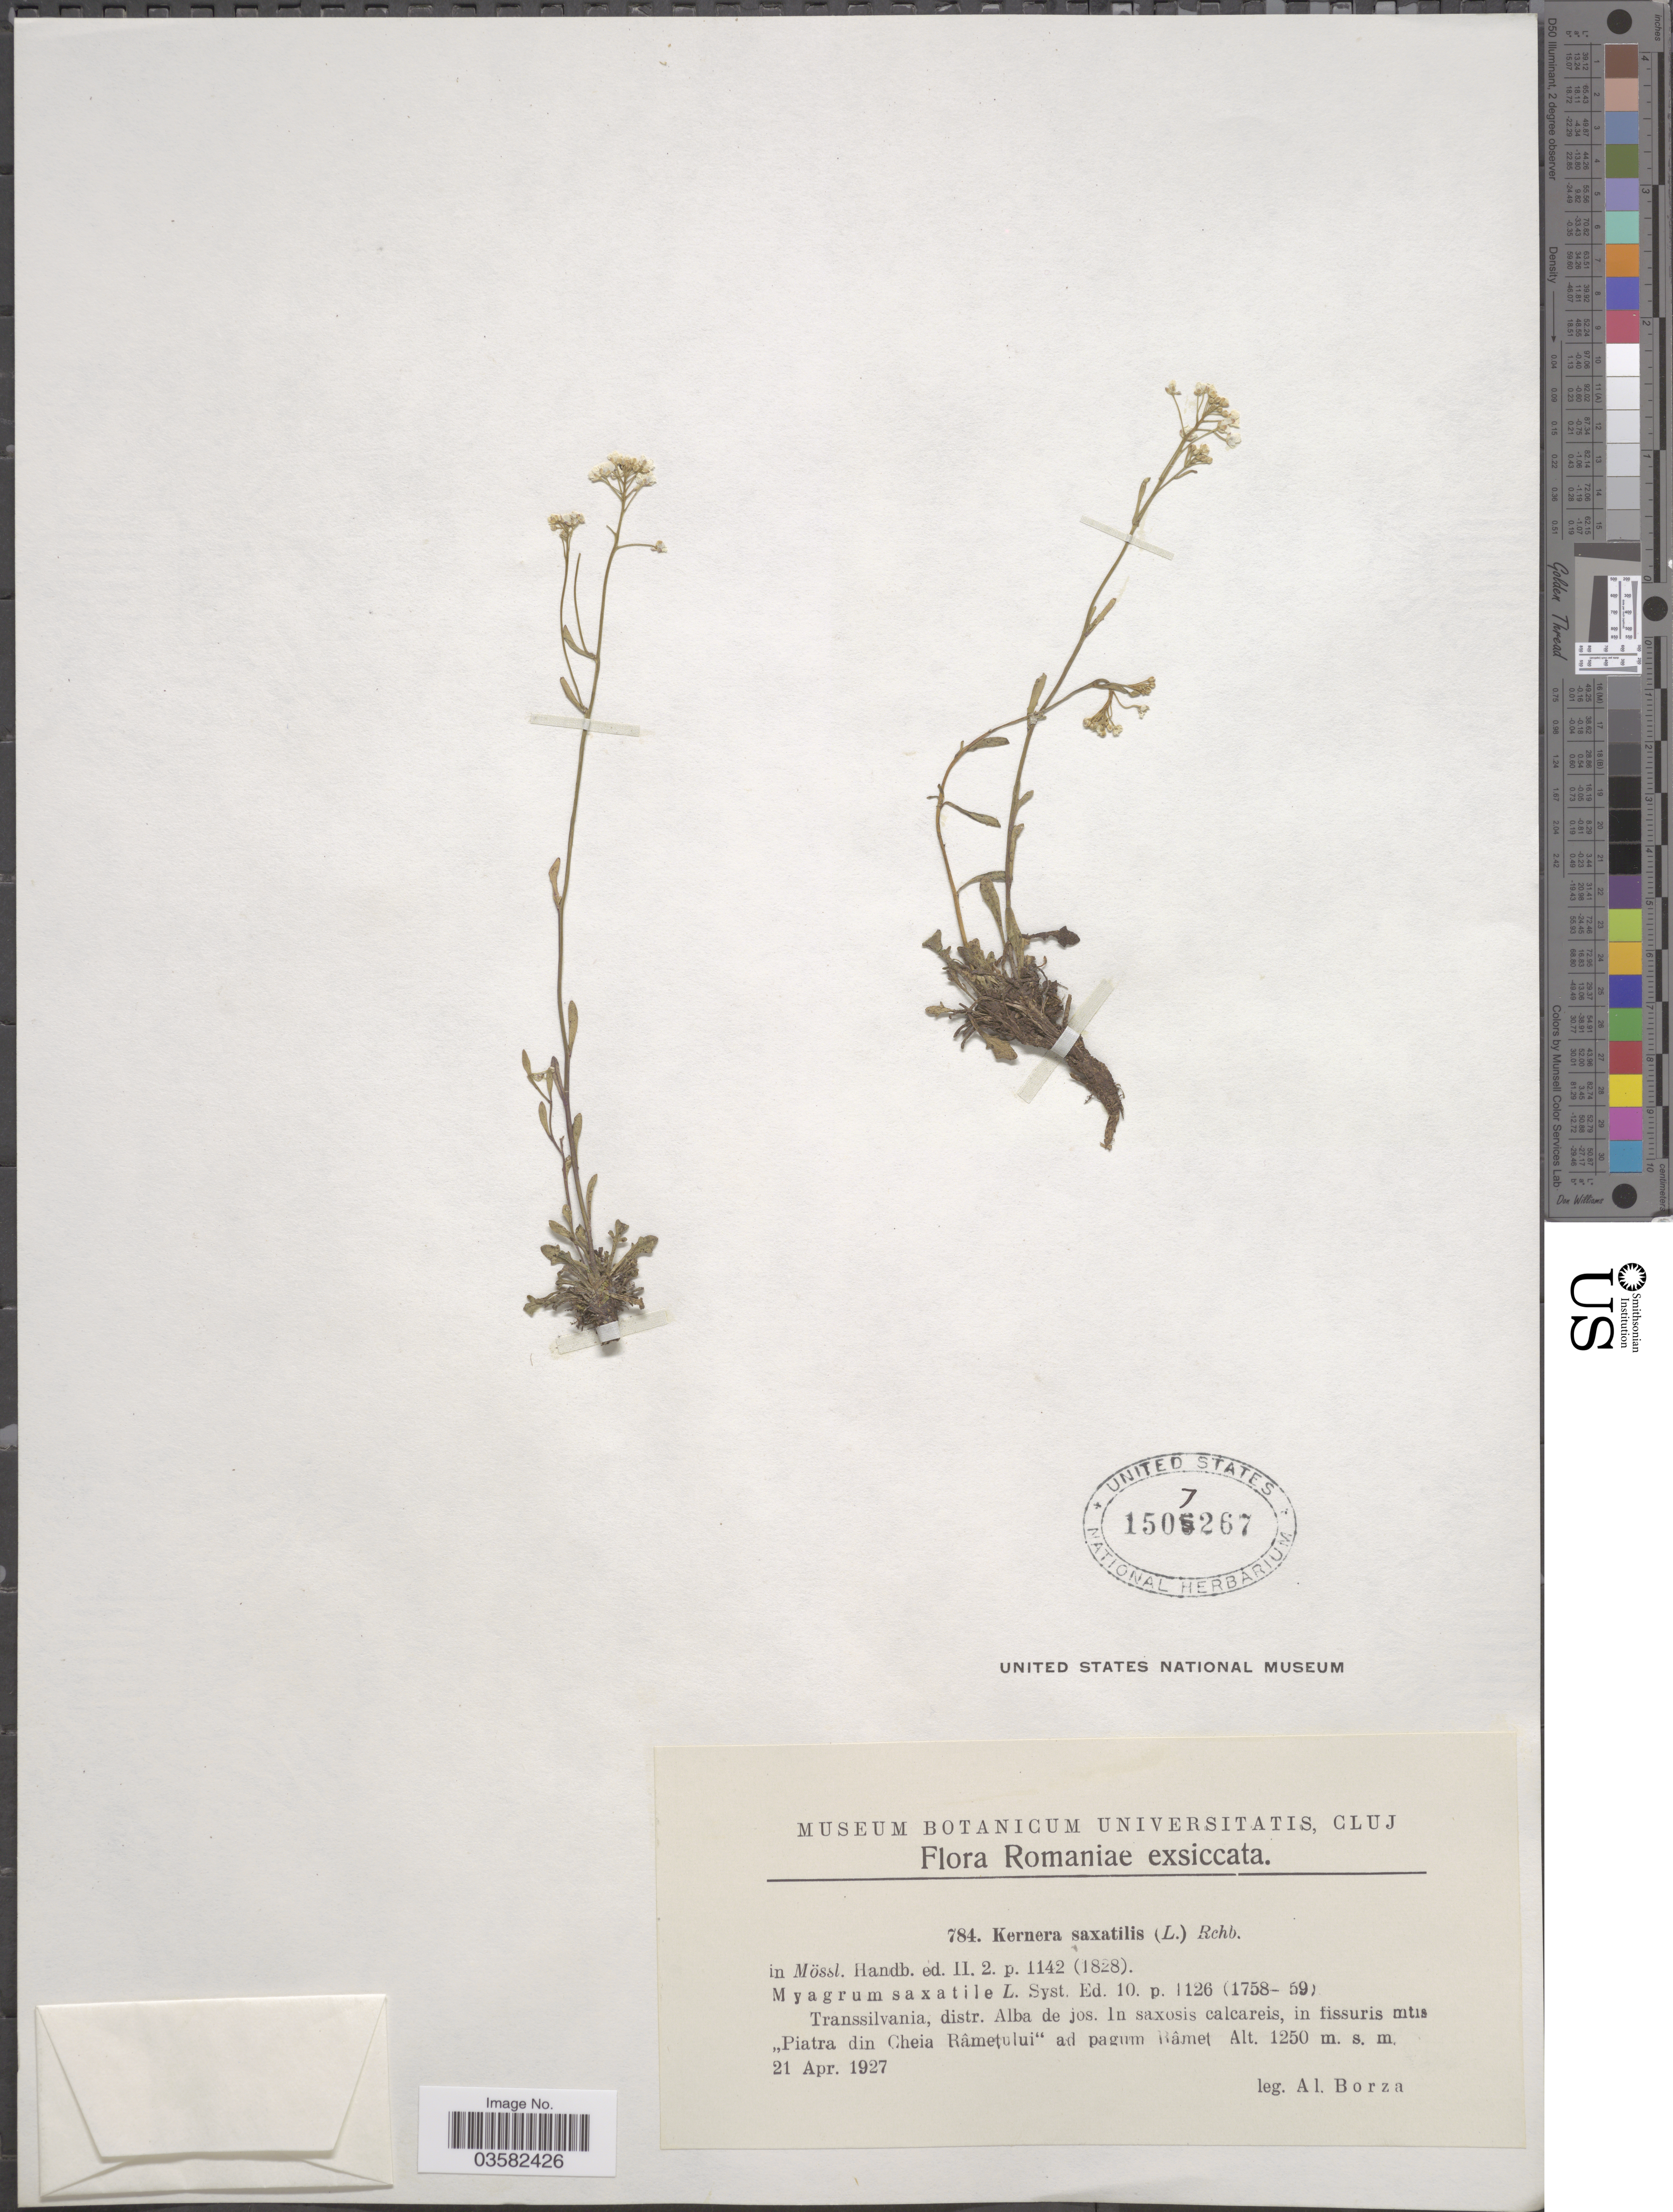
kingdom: Plantae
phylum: Tracheophyta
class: Magnoliopsida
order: Brassicales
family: Brassicaceae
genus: Kernera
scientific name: Kernera saxatilis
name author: (L.) Rchb.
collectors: A. Borza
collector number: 784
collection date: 1927-04-21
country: Romania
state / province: Alba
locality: Transsilvania, distr. Alba de jos. In saxosis calcareis, in fissuris mtis "Piatra din Cheia Râmetului" ad pagum Râmet.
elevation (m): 1250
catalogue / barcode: US 1507267